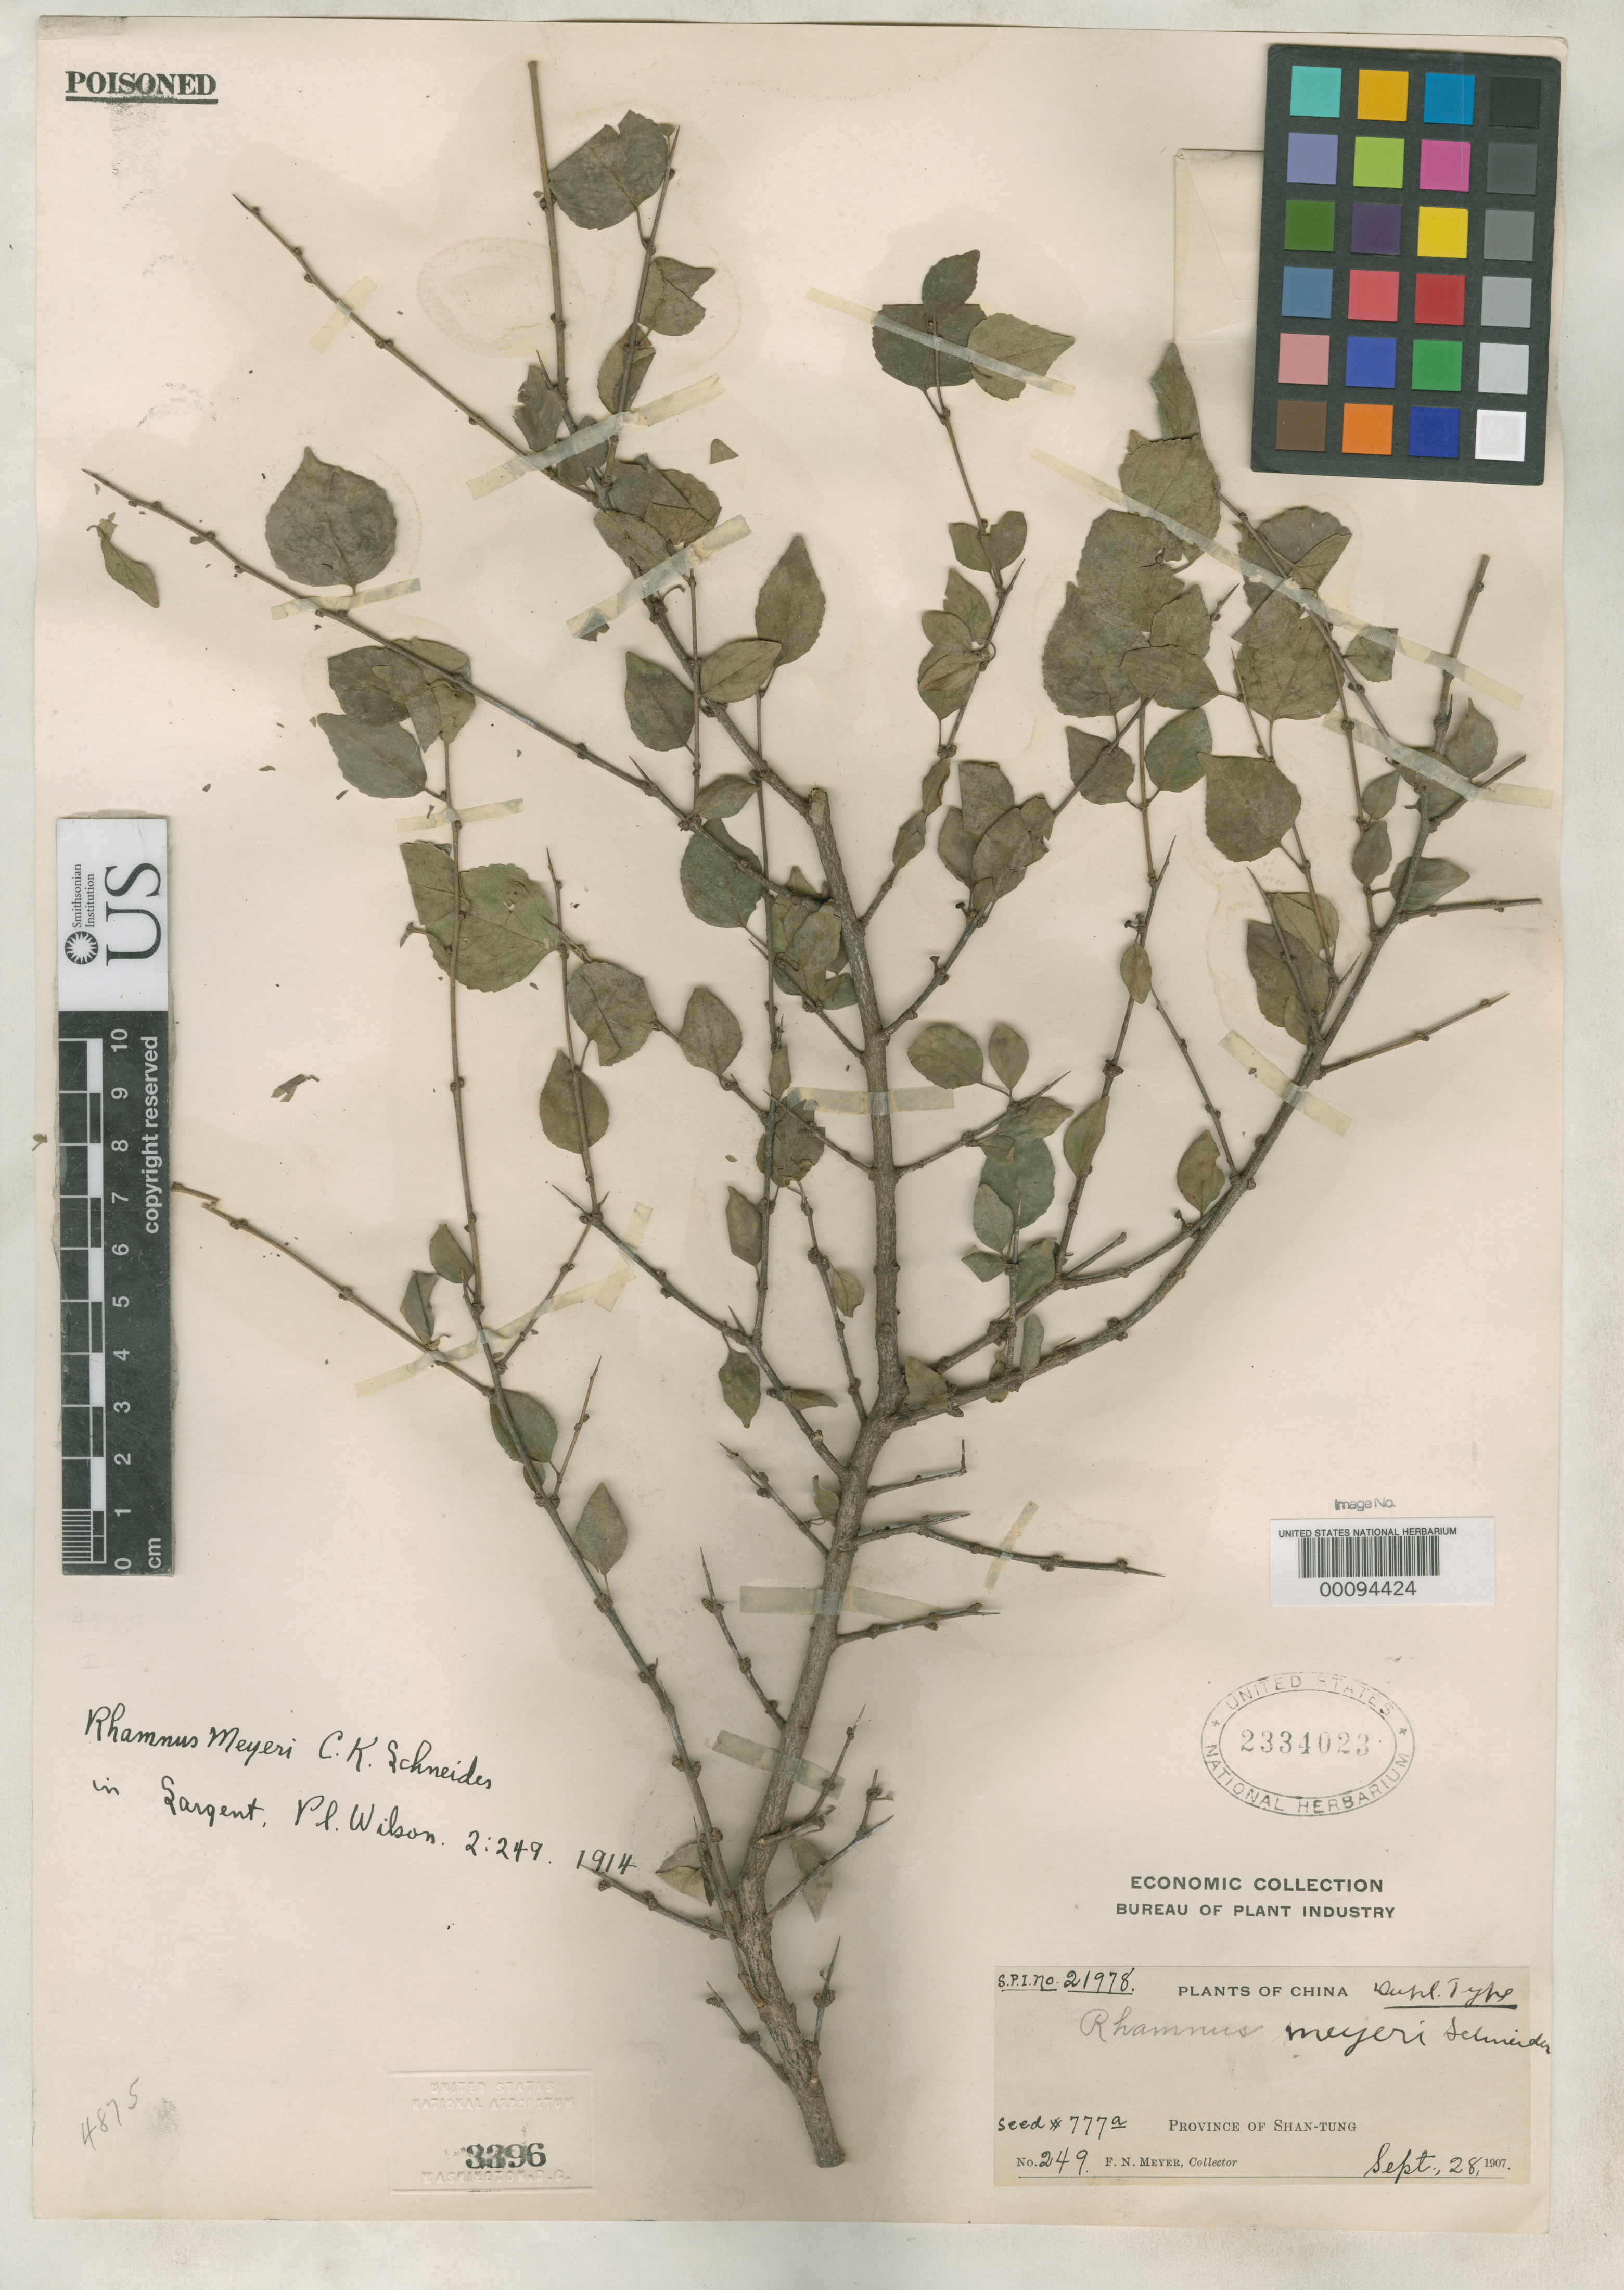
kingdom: Plantae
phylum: Tracheophyta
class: Magnoliopsida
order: Rosales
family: Rhamnaceae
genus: Rhamnus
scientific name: Rhamnus meyeri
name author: C.K. Schneid. in Sarg.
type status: Isotype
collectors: F. N. Meyer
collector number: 249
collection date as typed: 28 Sep 1907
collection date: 1907-09-28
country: China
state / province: Shandong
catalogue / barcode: US 2334023